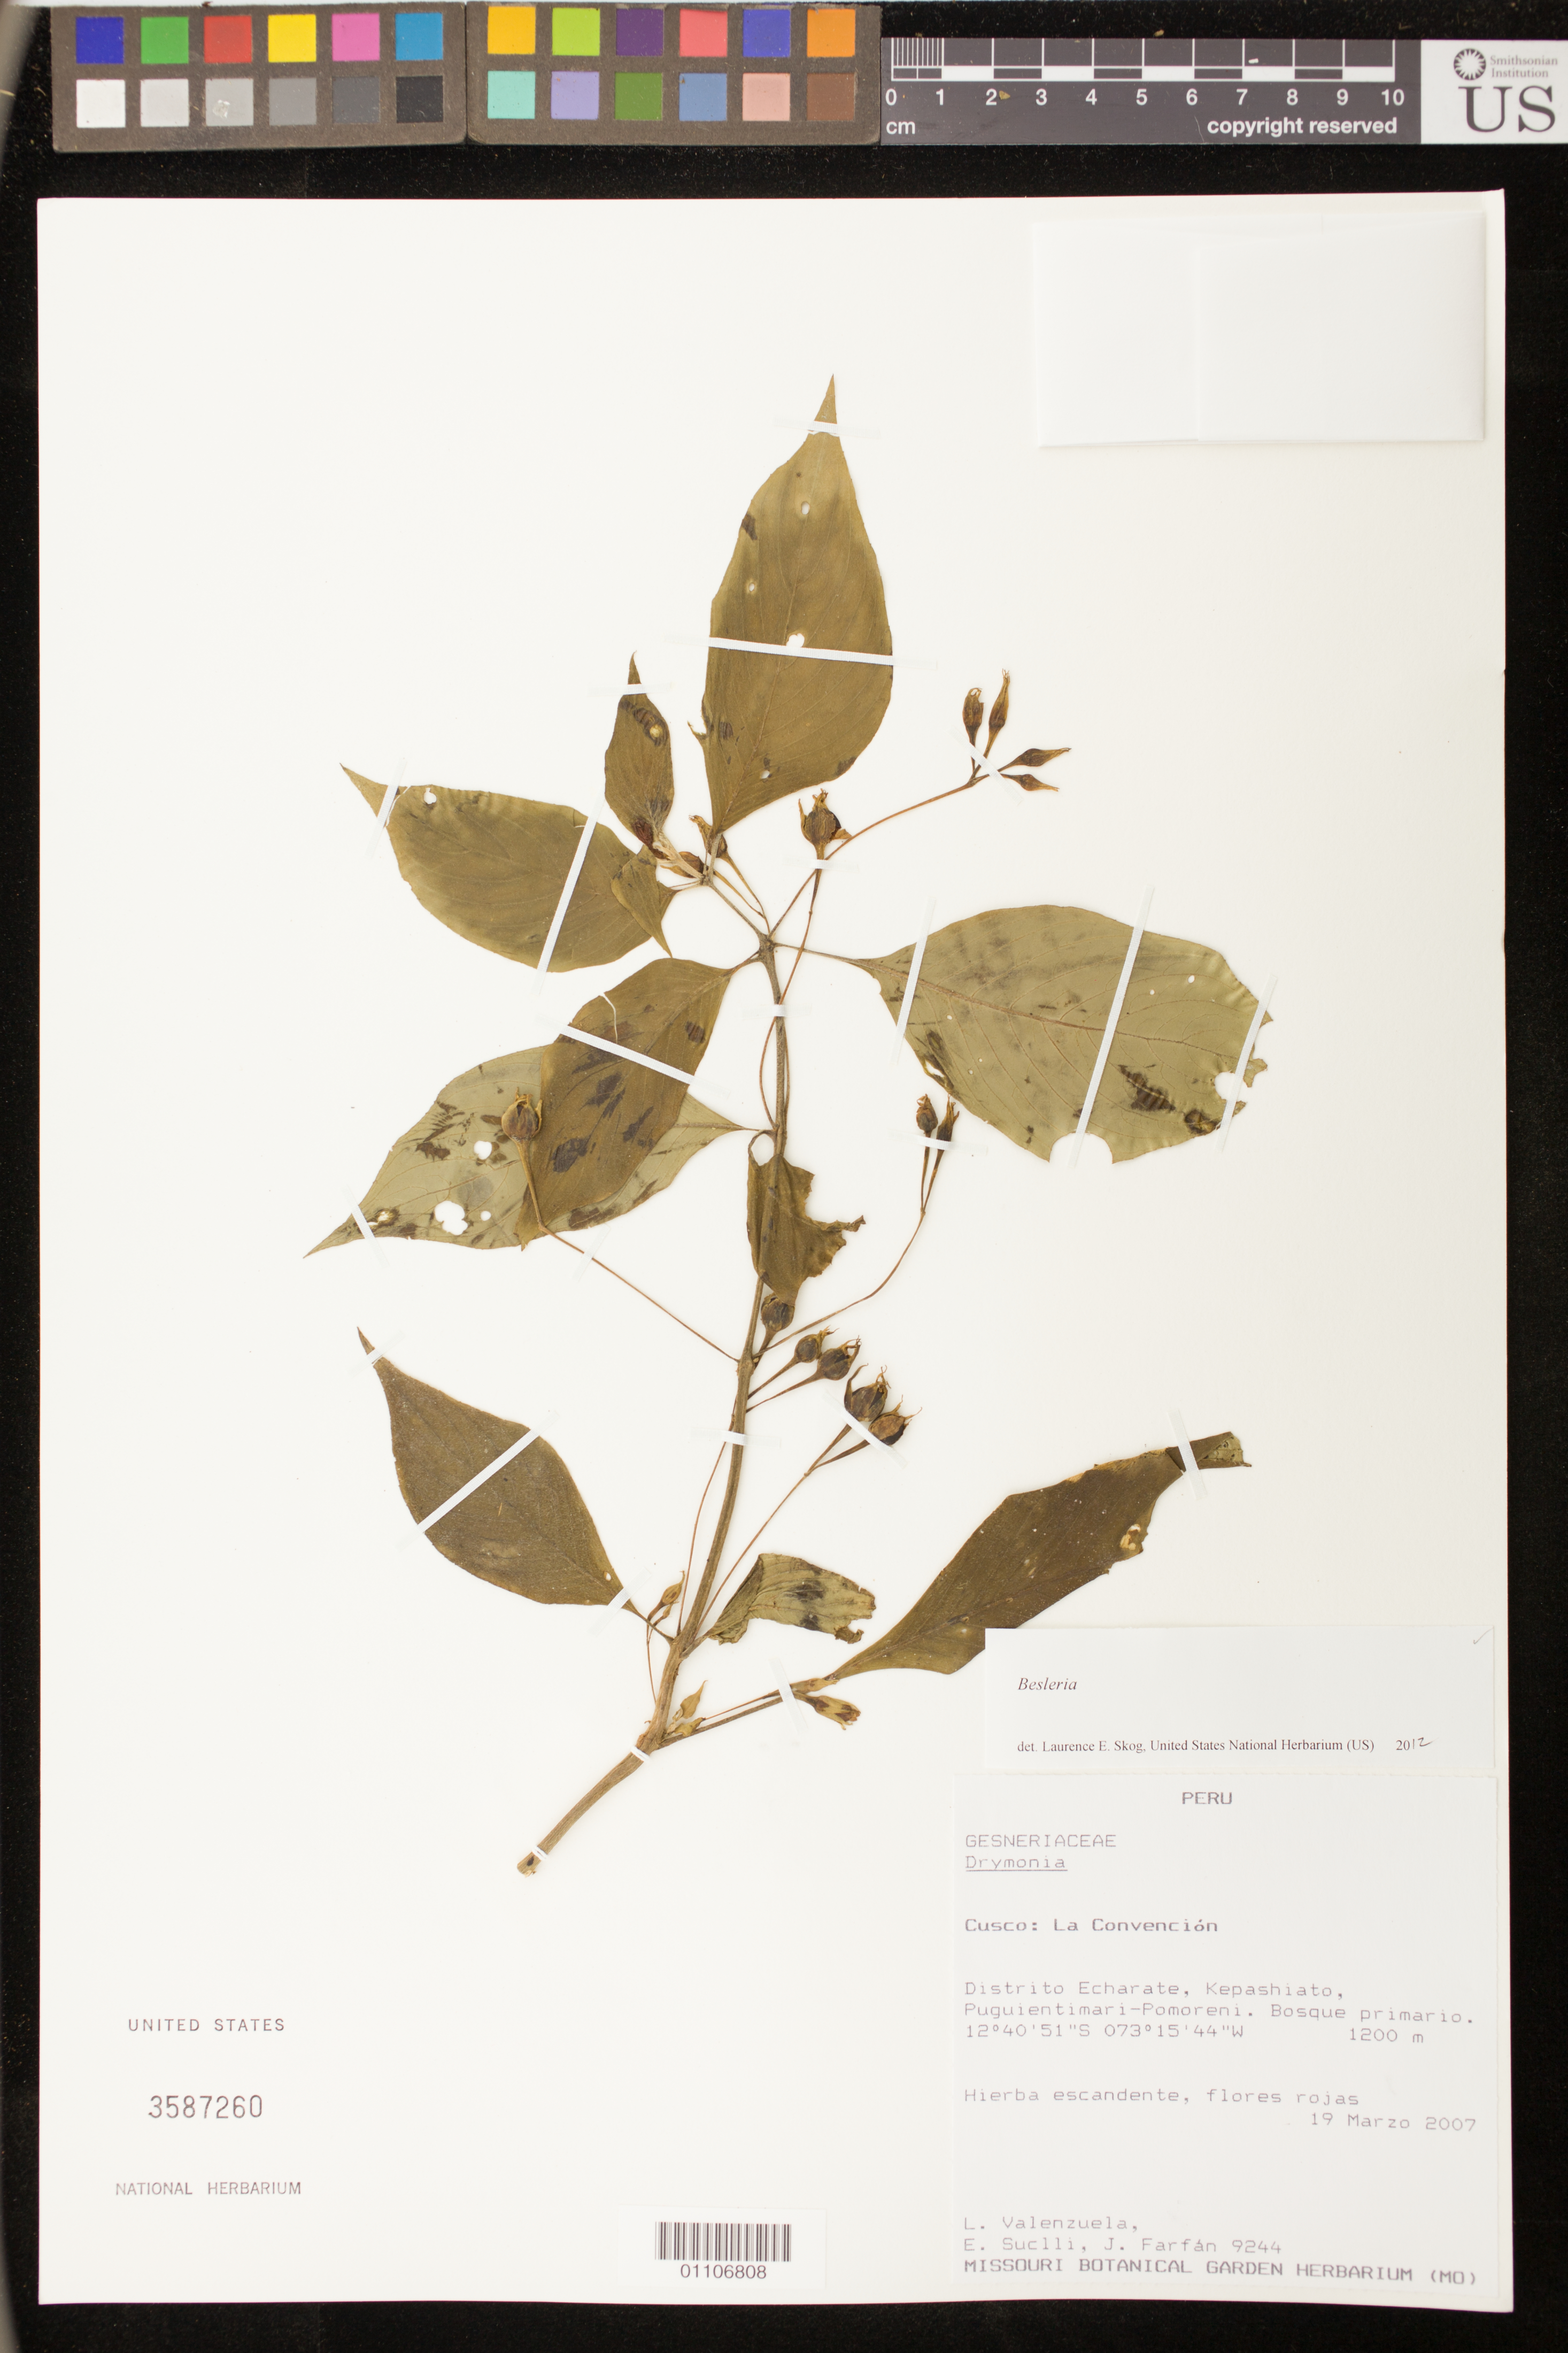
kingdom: Plantae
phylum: Tracheophyta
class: Magnoliopsida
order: Lamiales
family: Gesneriaceae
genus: Besleria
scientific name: Besleria sp.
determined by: Skog, Laurence E.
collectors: L. Valenzuela, E. Suclli & J. Farfán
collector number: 9244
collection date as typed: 19 Mar 2007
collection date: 2007-03-19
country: Peru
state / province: Cusco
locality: La Convencion: Distrito Echarate, Kepashiato, Puguientimari-Pomoreni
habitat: Bosque primario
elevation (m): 1200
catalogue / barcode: US 3587260